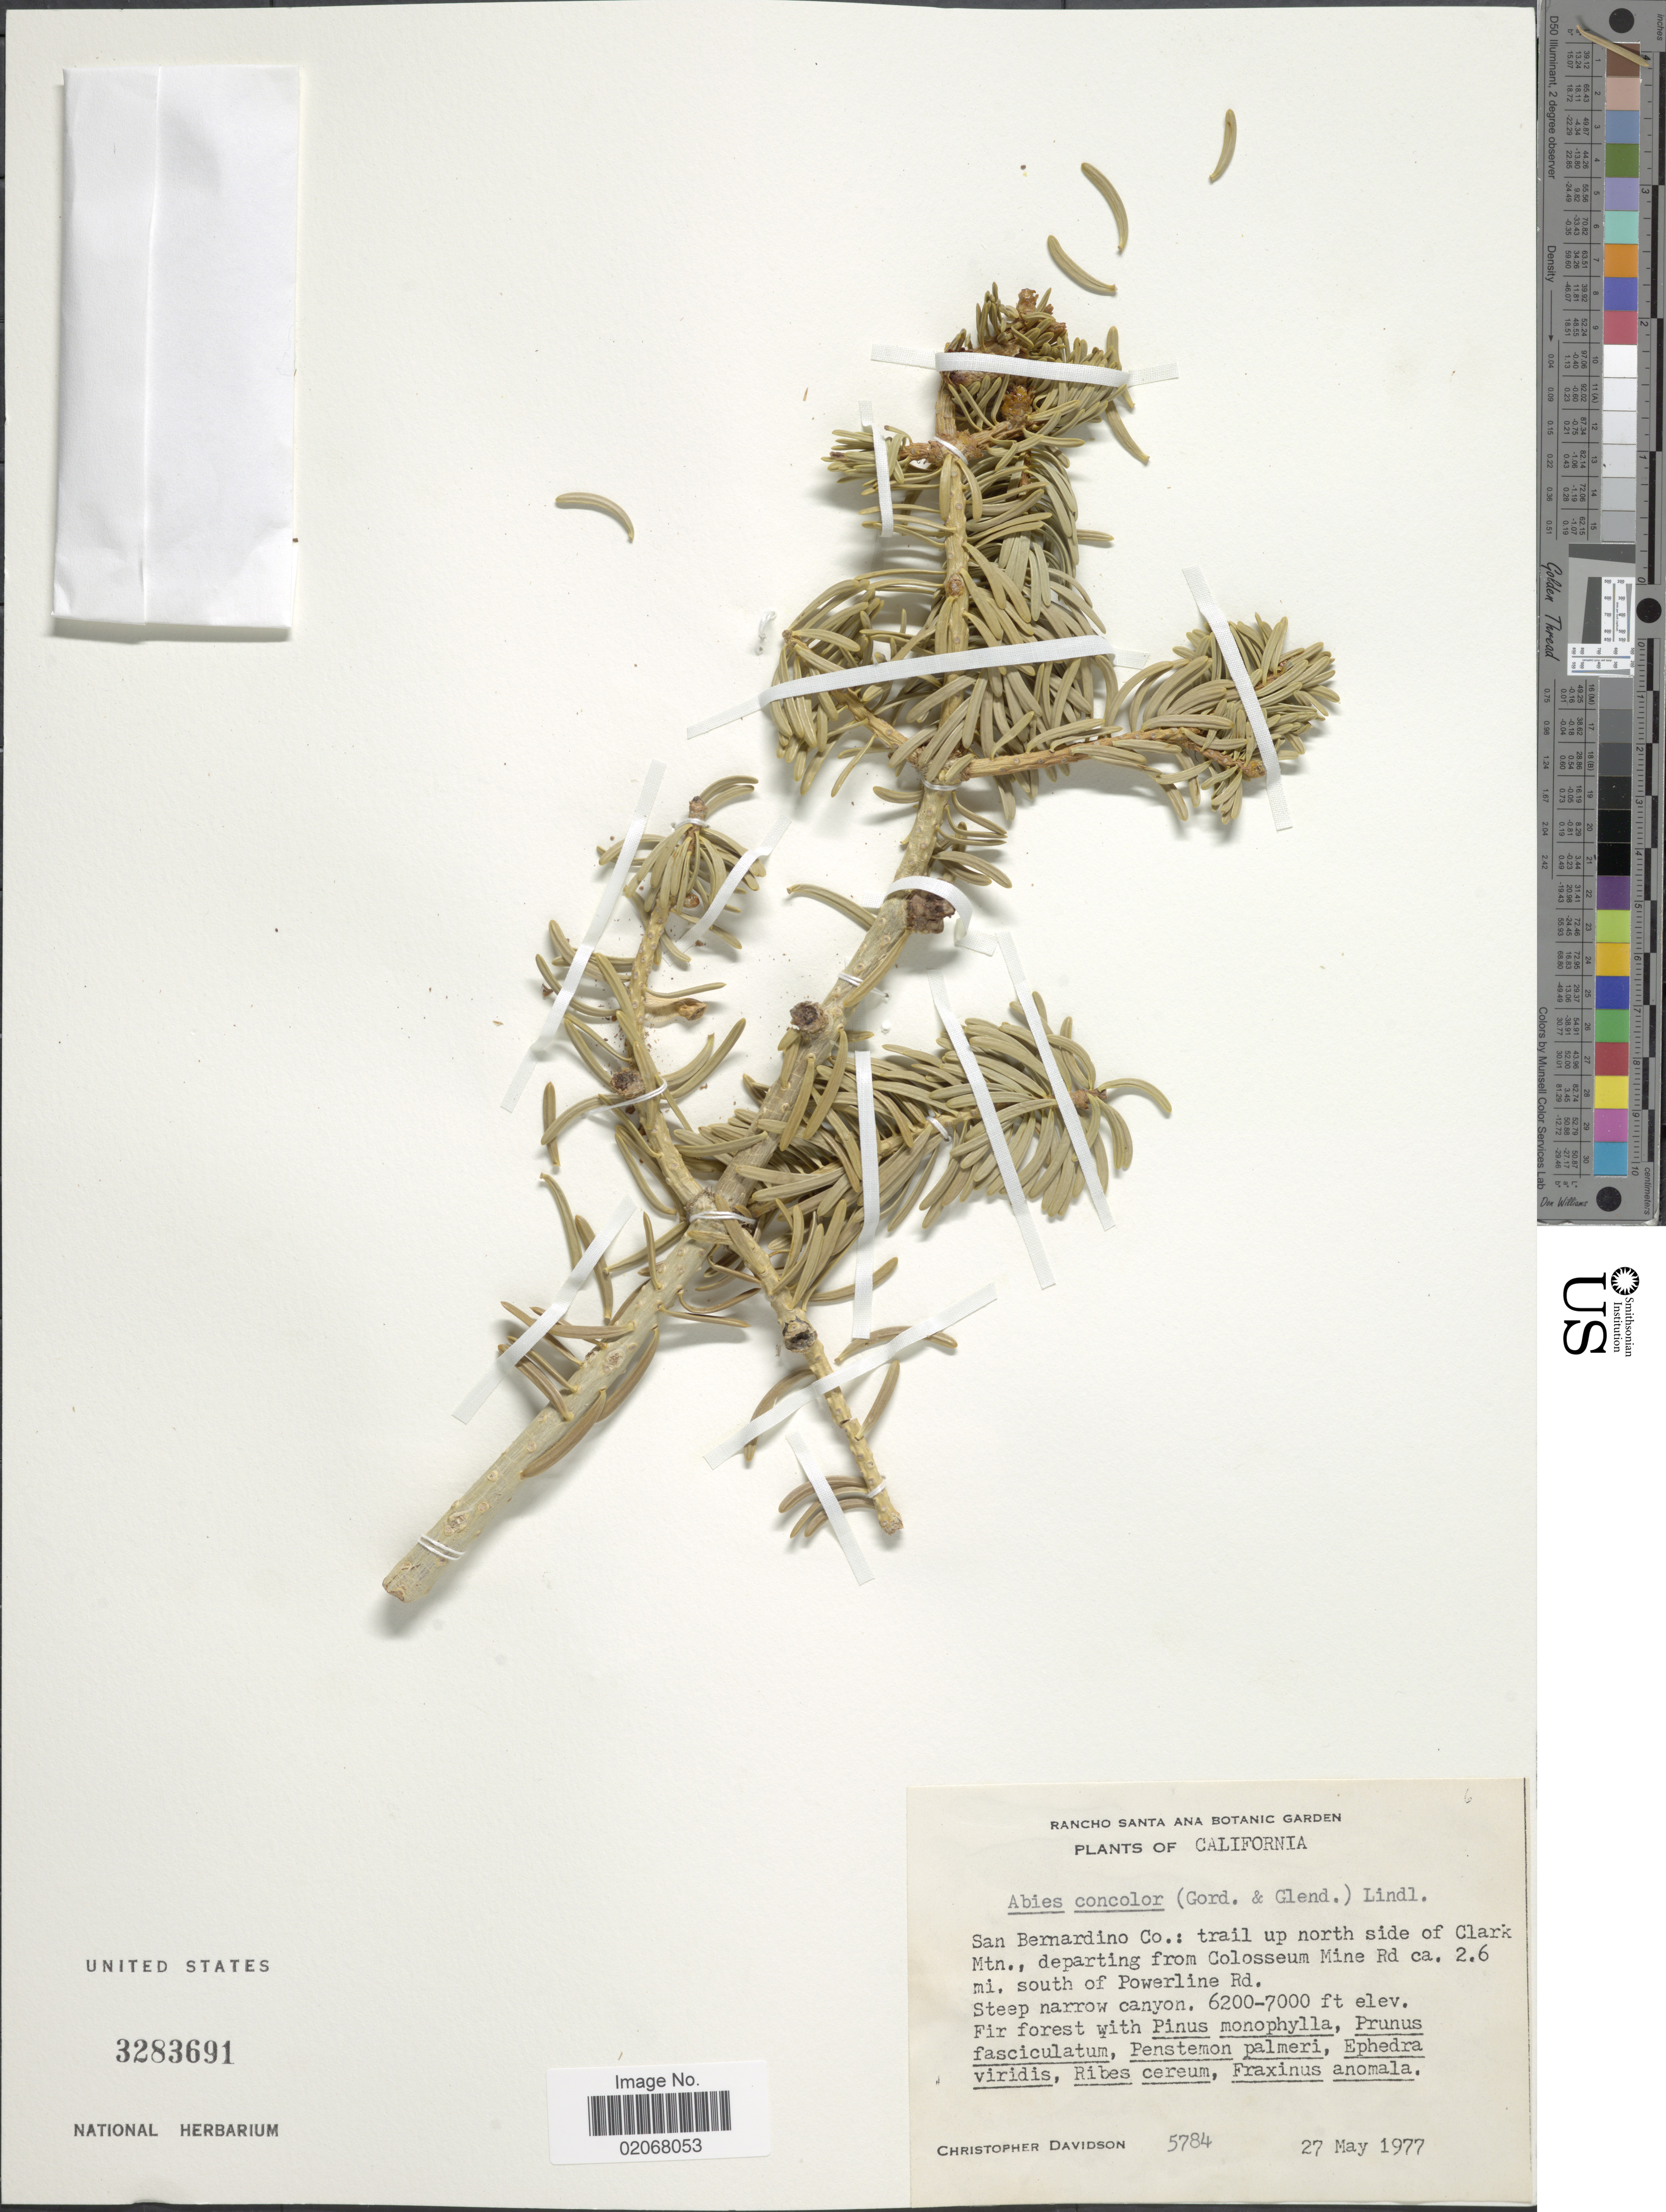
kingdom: Plantae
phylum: Tracheophyta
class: Pinopsida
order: Pinales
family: Pinaceae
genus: Abies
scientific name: Abies concolor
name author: (Gordon & Glend.) Lindl. ex Hildebr.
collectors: C. Davidson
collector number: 5784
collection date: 1977-05-27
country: United States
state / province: California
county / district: San Bernardino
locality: San Bernardino Co.: trail up north side of Clark Mtn., departing from Colosseum Mine Rd. ca. 2.6 mi. south of Powerline Rd,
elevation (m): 1890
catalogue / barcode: US 3283691